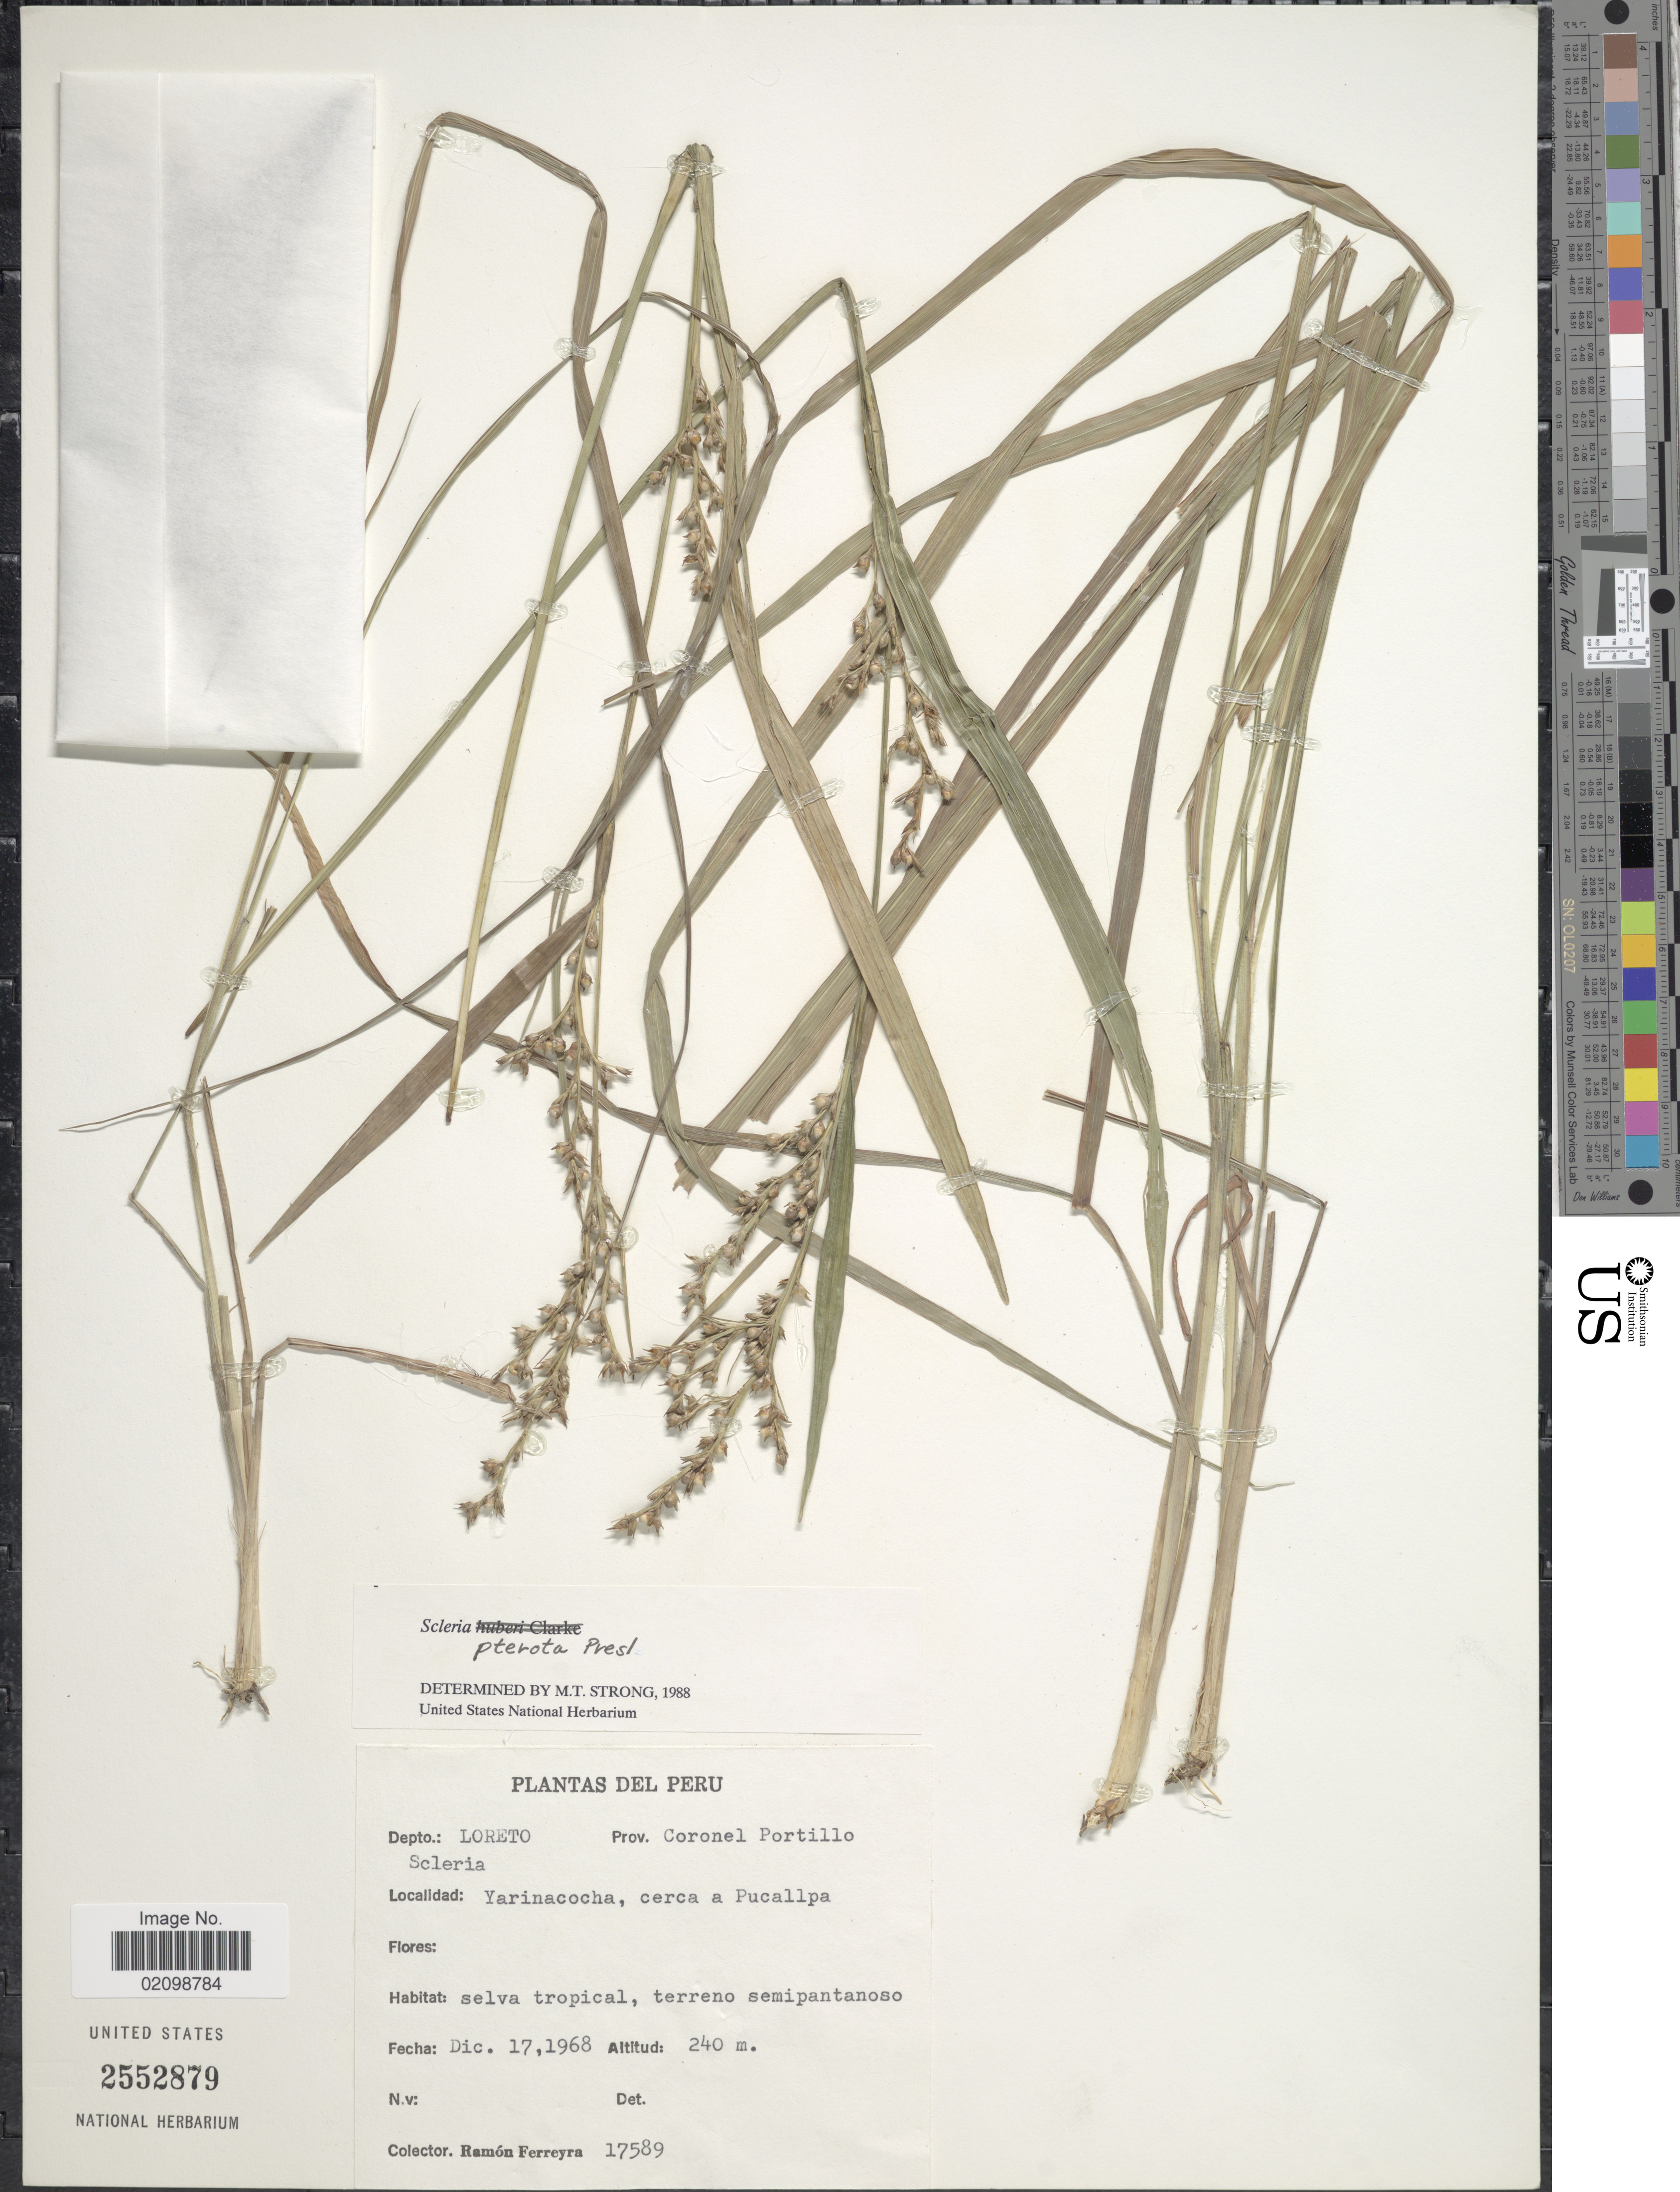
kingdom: Plantae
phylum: Tracheophyta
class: Liliopsida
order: Poales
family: Cyperaceae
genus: Scleria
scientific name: Scleria gaertneri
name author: Raddi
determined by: Strong, Mark T., (BOT), Smithsonian Institution - National Museum of Natural History (UNITED STATES)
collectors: R. A. Ferreyra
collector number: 17589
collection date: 1968-12-17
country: Peru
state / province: Loreto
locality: Depto.: Loreto, Prov. Coronel Portillo. Yarinacocha, Cerca a Pucallpa.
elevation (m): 240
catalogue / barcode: US 2552879